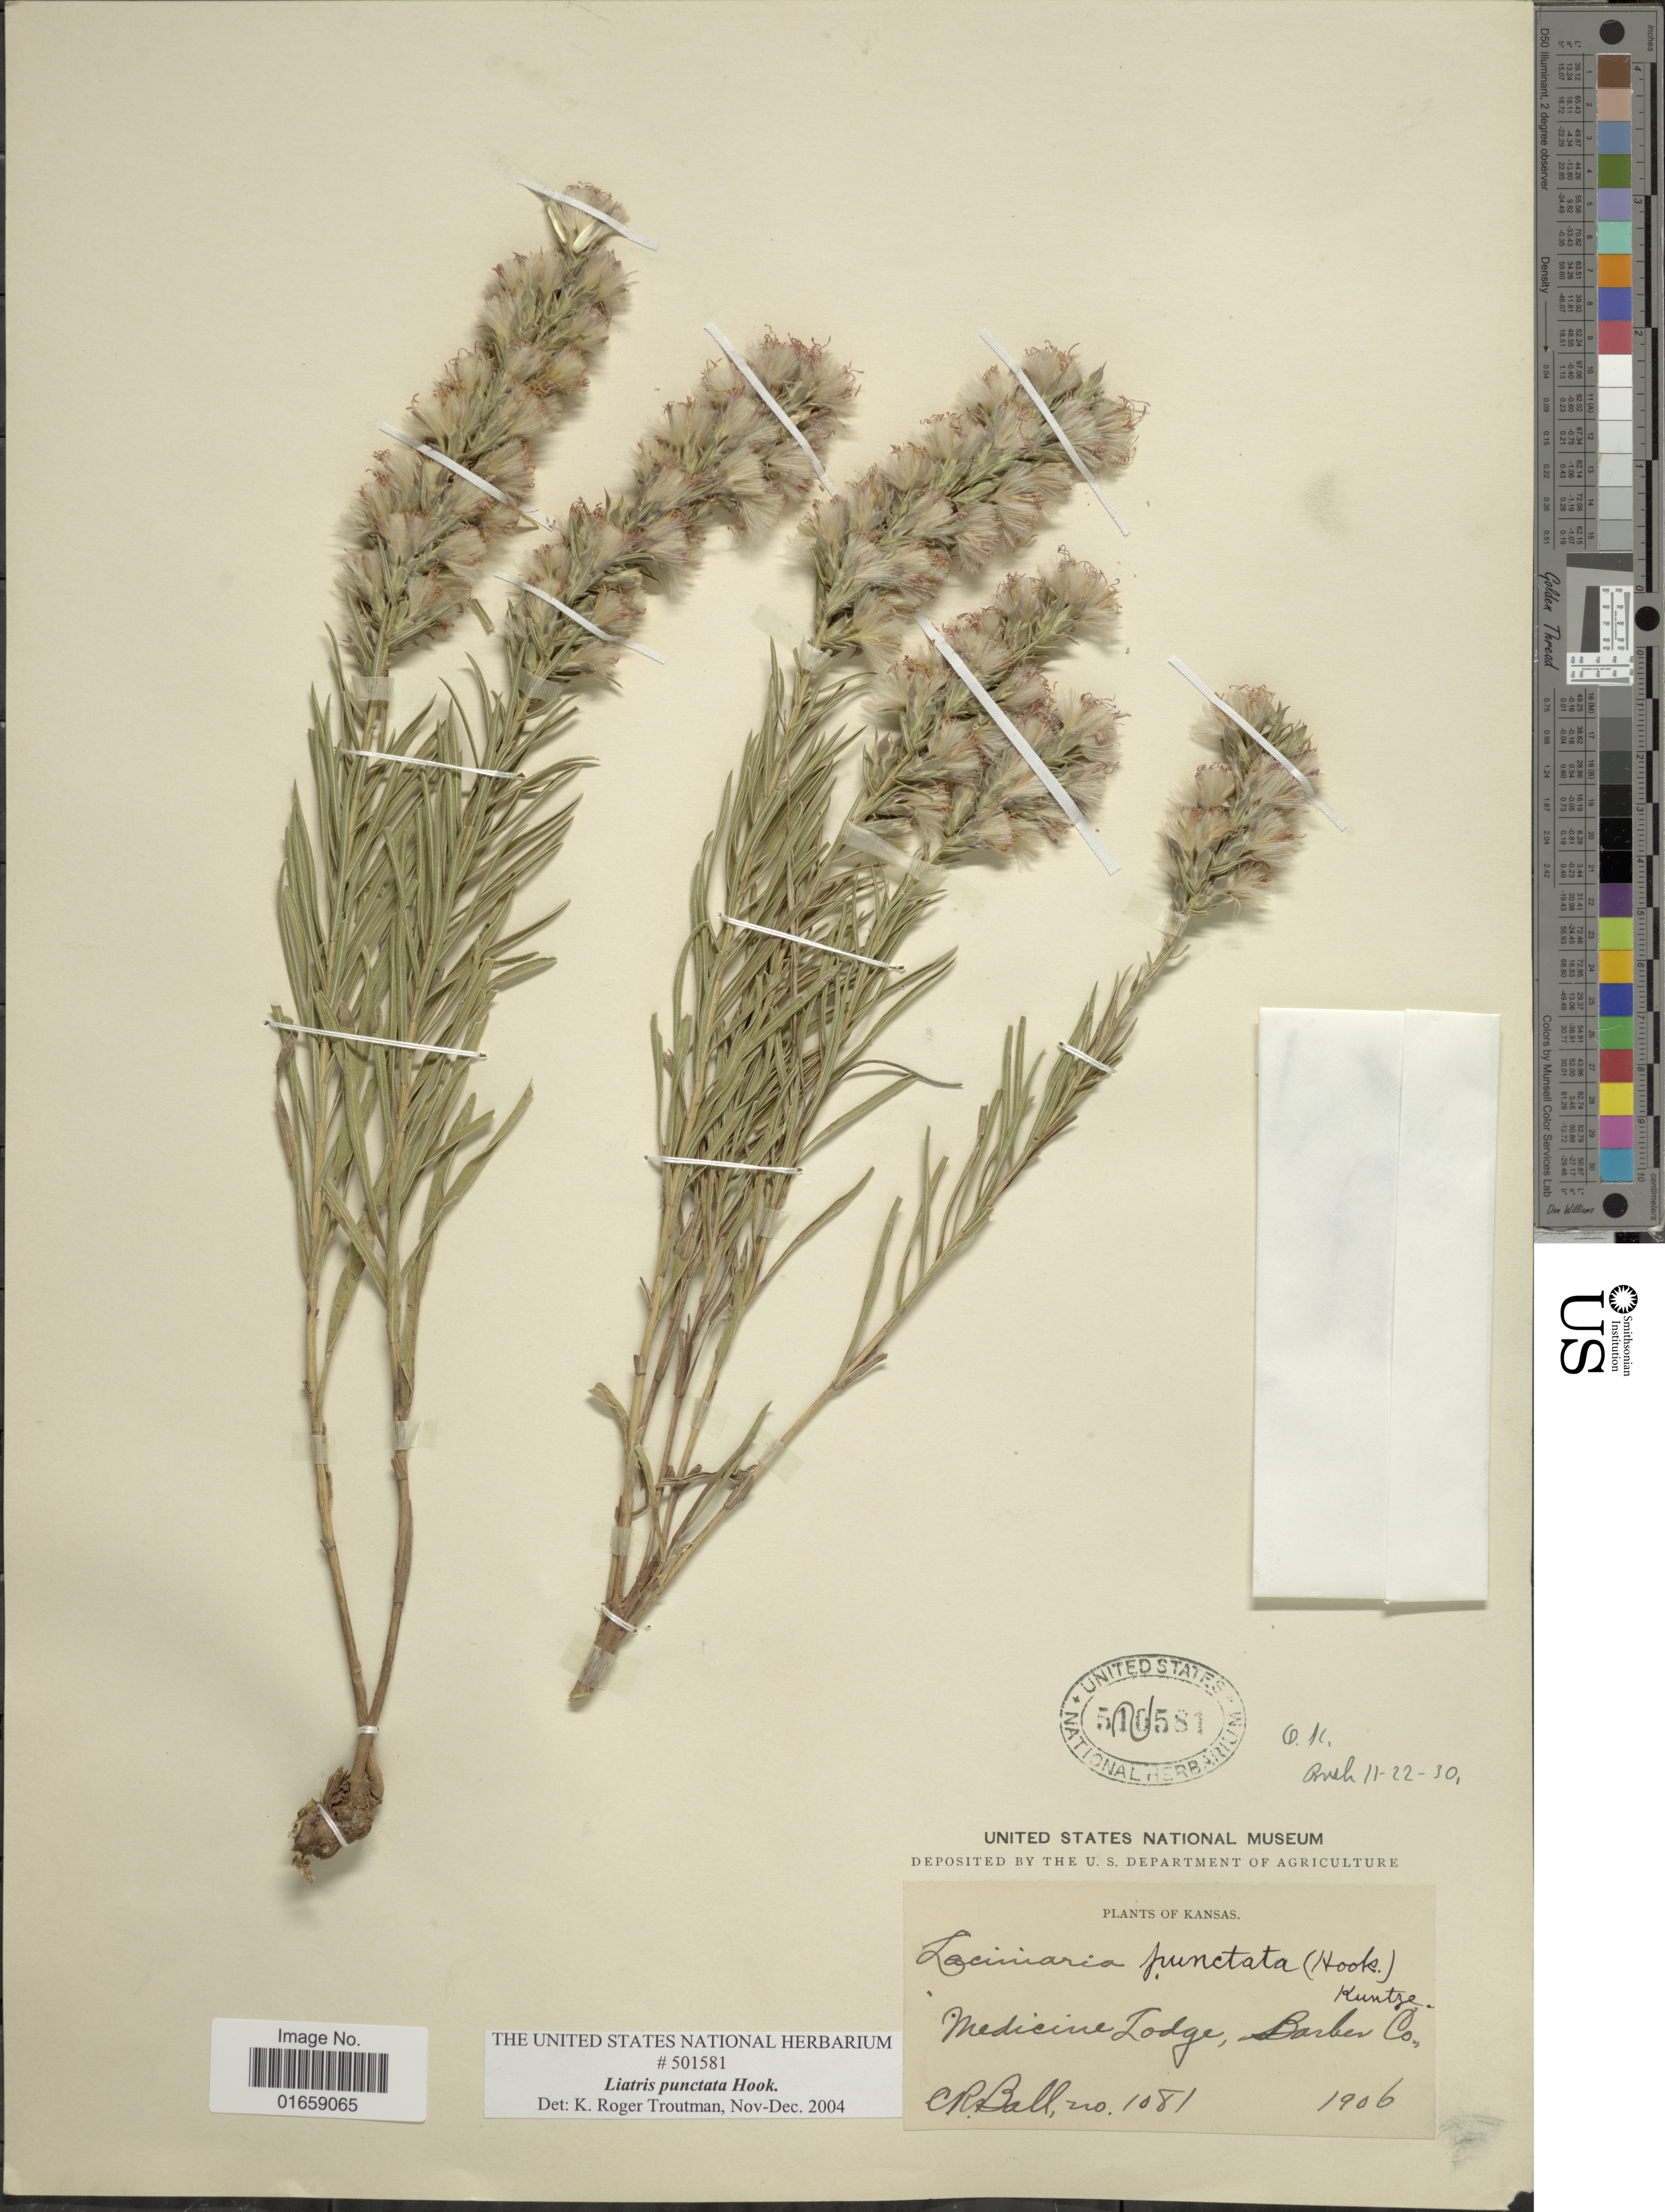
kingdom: Plantae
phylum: Tracheophyta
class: Magnoliopsida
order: Asterales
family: Asteraceae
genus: Liatris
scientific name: Liatris punctata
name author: Hook.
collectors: C. R. Ball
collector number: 1081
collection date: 1906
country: United States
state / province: Kansas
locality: Medicine Lodge, Barber Co,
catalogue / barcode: US 501581